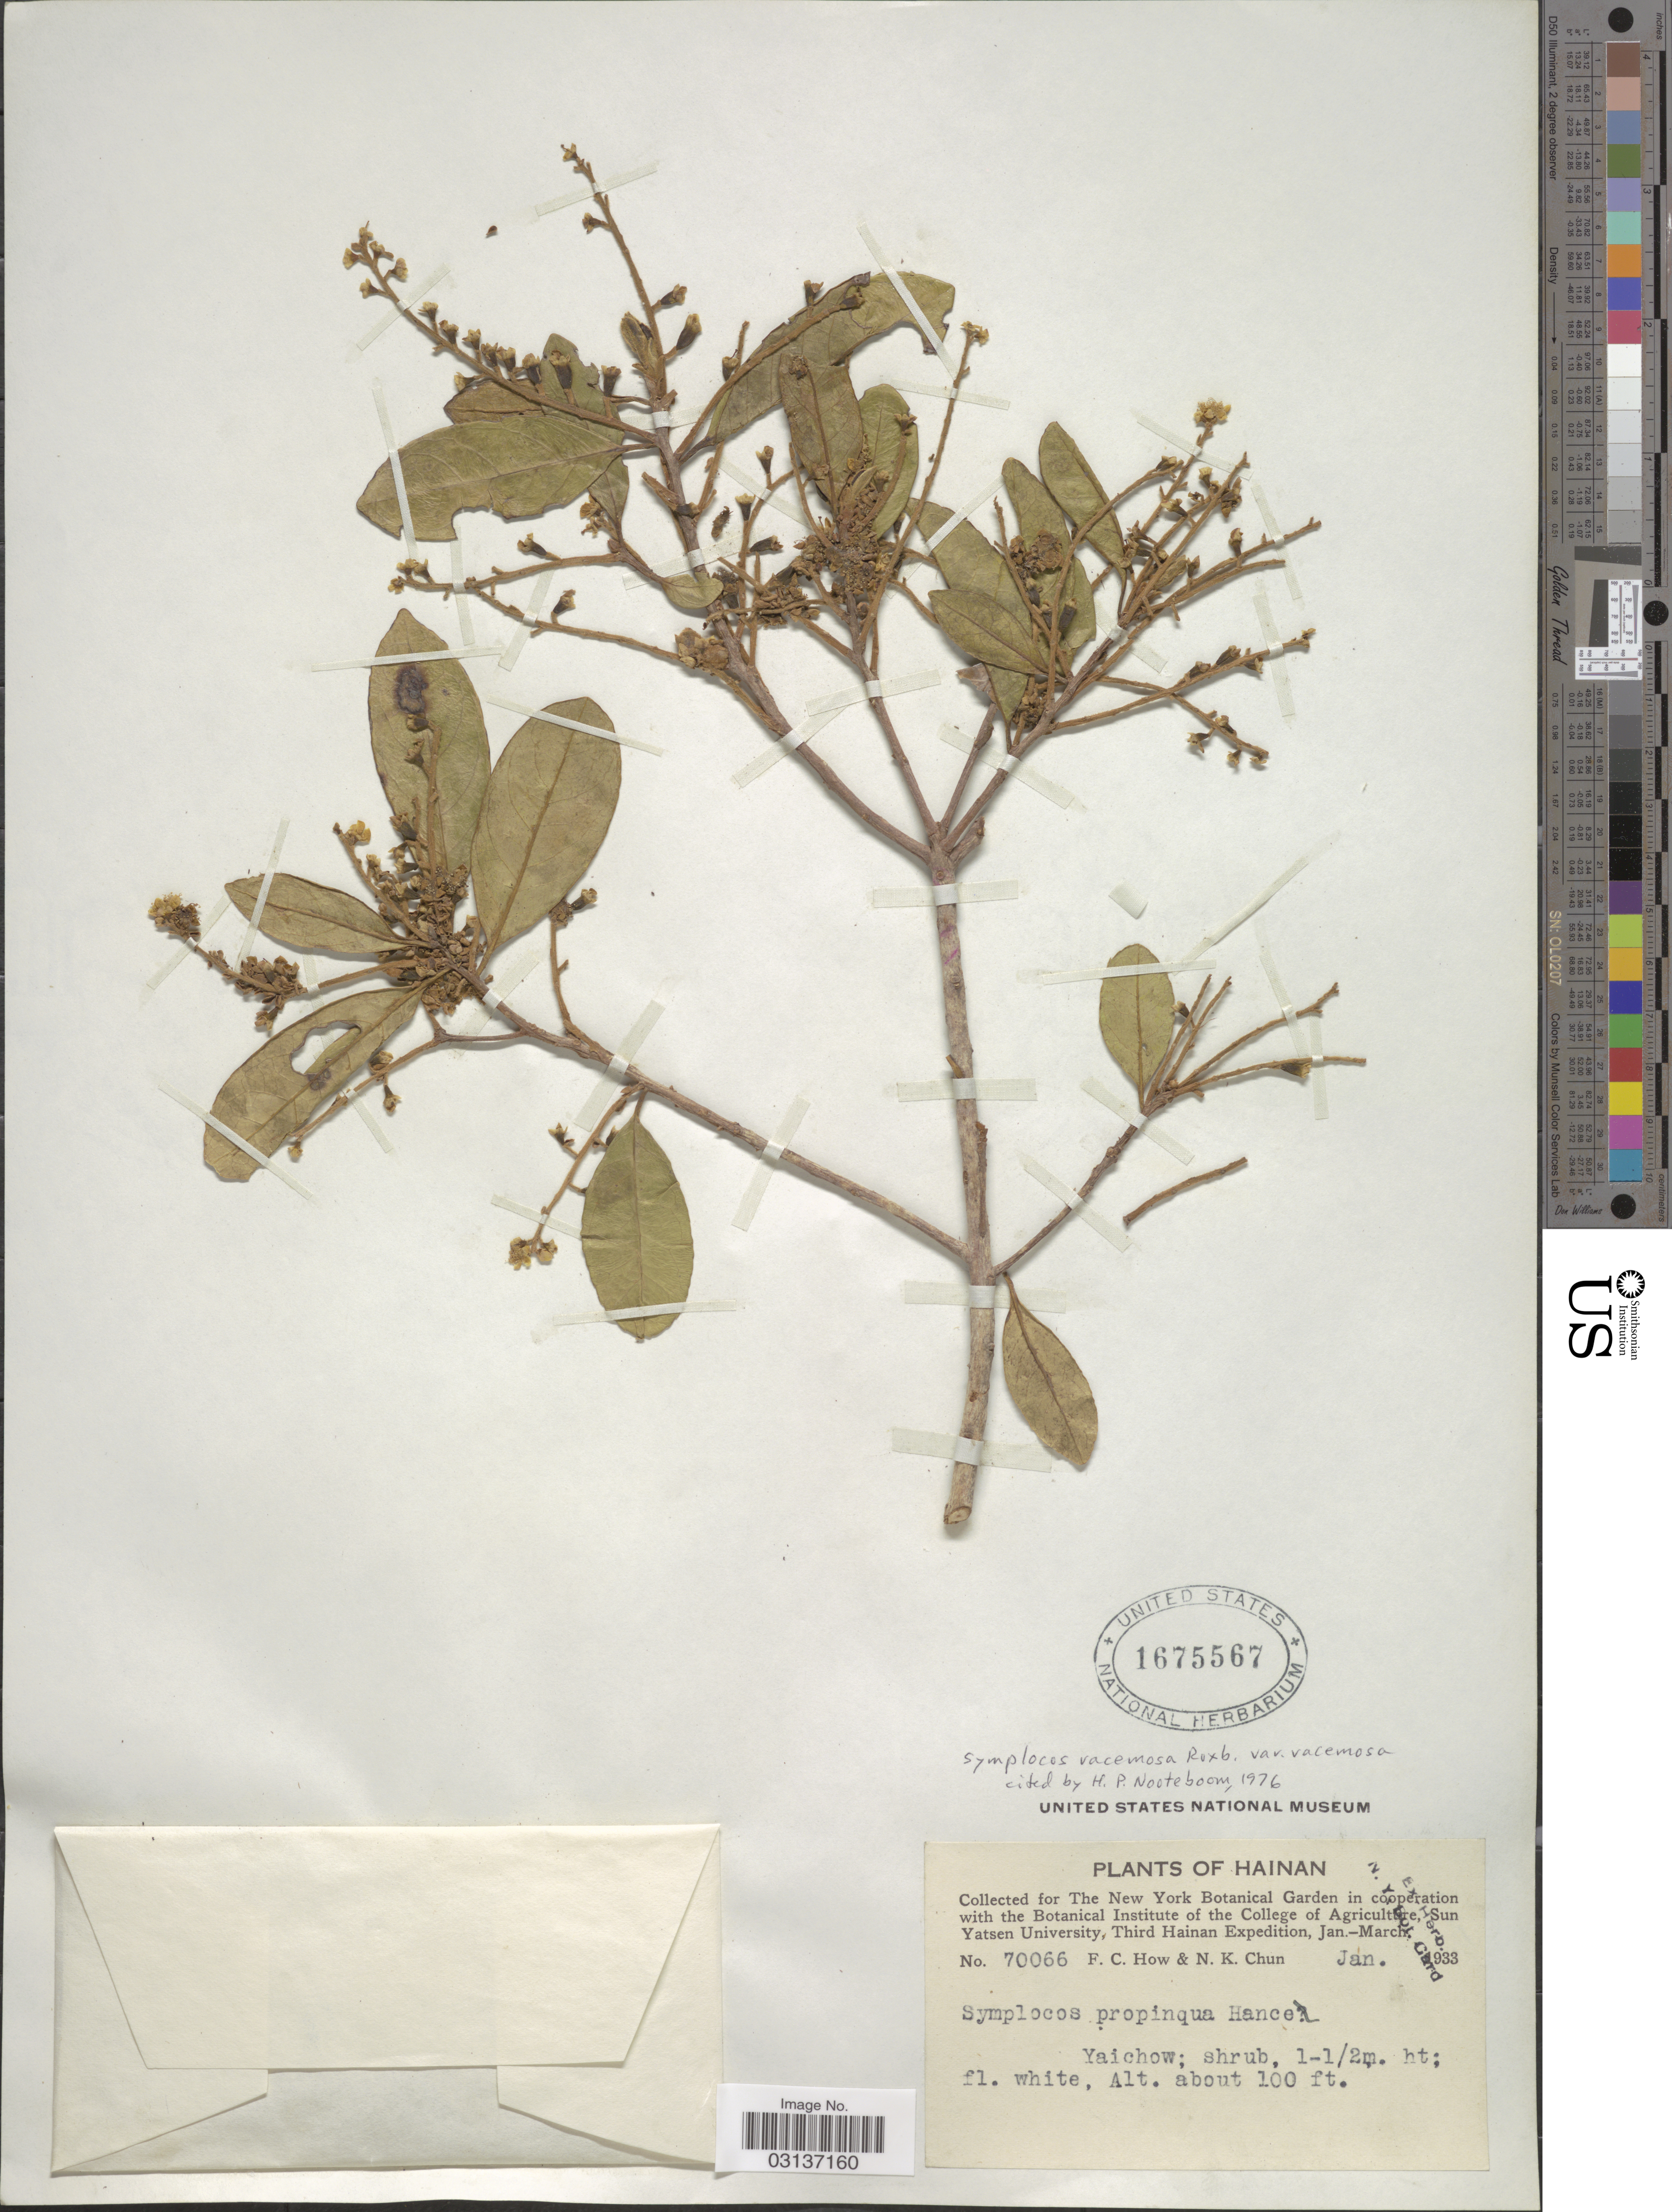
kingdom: Plantae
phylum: Tracheophyta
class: Magnoliopsida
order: Ericales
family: Symplocaceae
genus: Symplocos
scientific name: Symplocos racemosa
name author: Roxb.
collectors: F. C. How & N. K. Chun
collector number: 70066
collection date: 1933-01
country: China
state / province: Hainan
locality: Yaichow.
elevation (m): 30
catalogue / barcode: US 1675567